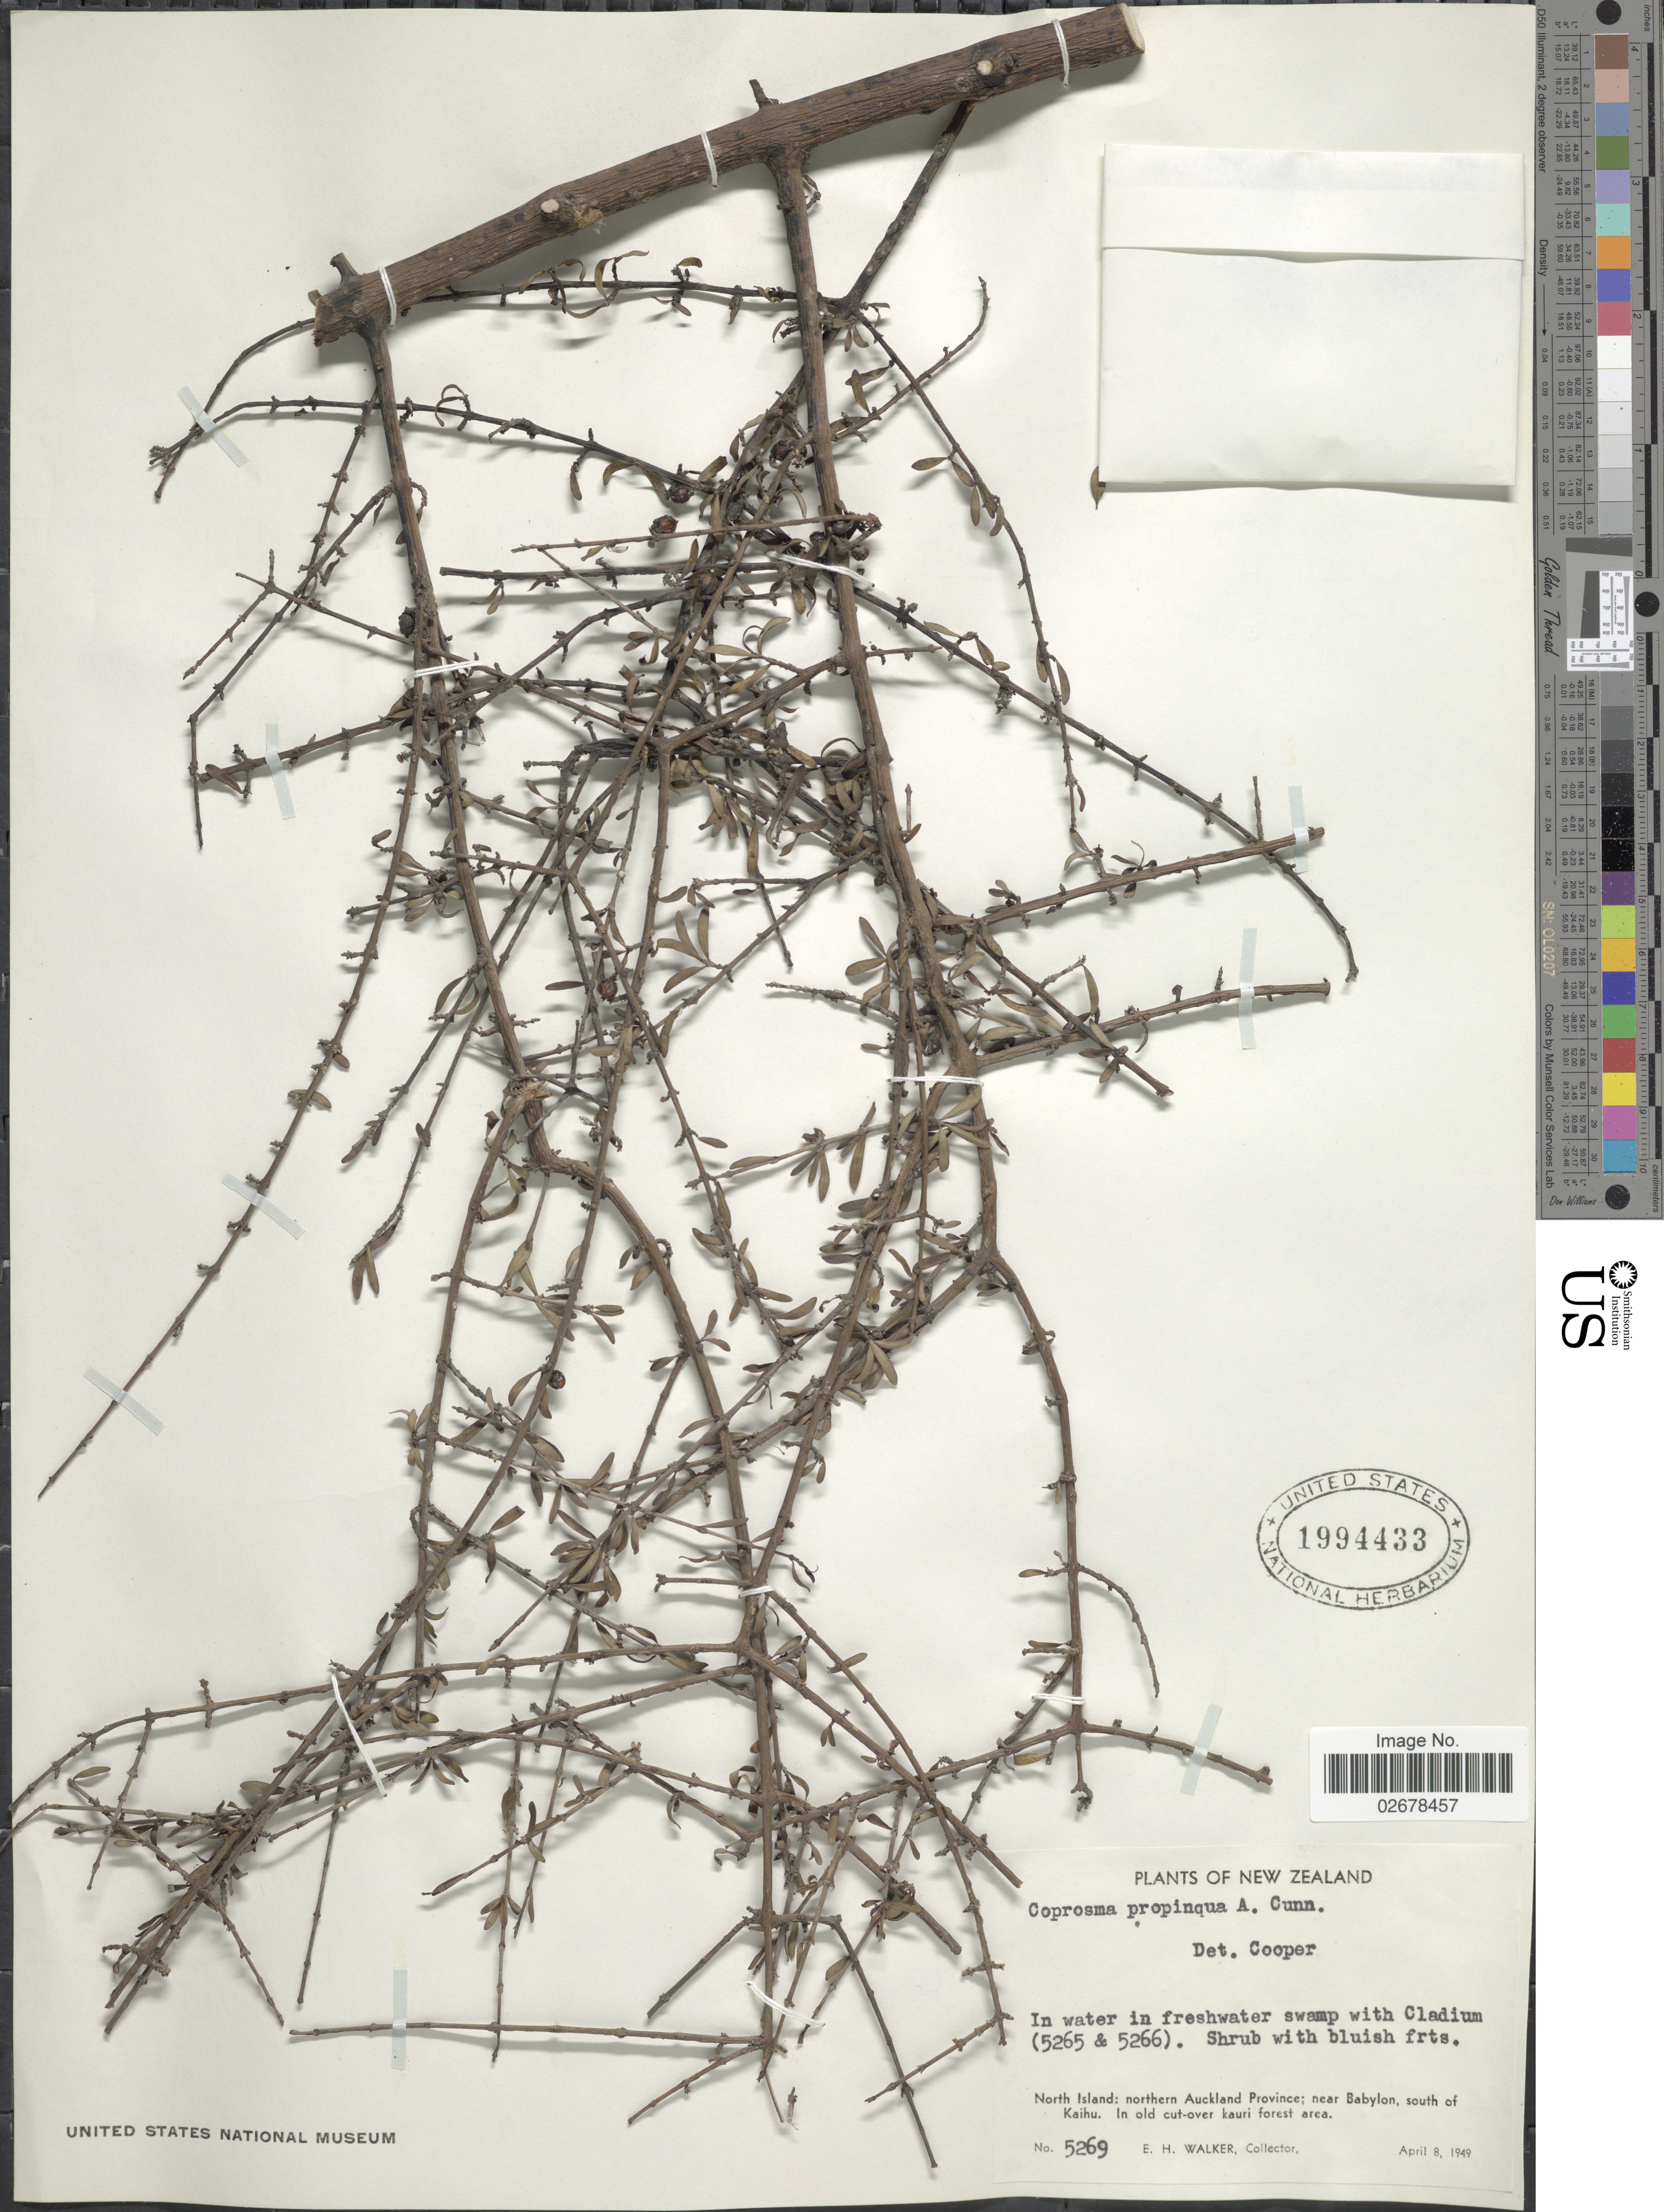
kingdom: Plantae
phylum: Tracheophyta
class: Magnoliopsida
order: Gentianales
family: Rubiaceae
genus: Coprosma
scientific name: Coprosma propinqua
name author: A. Cunn.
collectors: E. H. Walker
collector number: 5269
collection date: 1949-04-08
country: New Zealand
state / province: Auckland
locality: In water in freshwater swamp, North Island: northern Auckland Province; near Babylon, south of Kaihu, in old cut-over kauri forest area.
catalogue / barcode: US 1994433